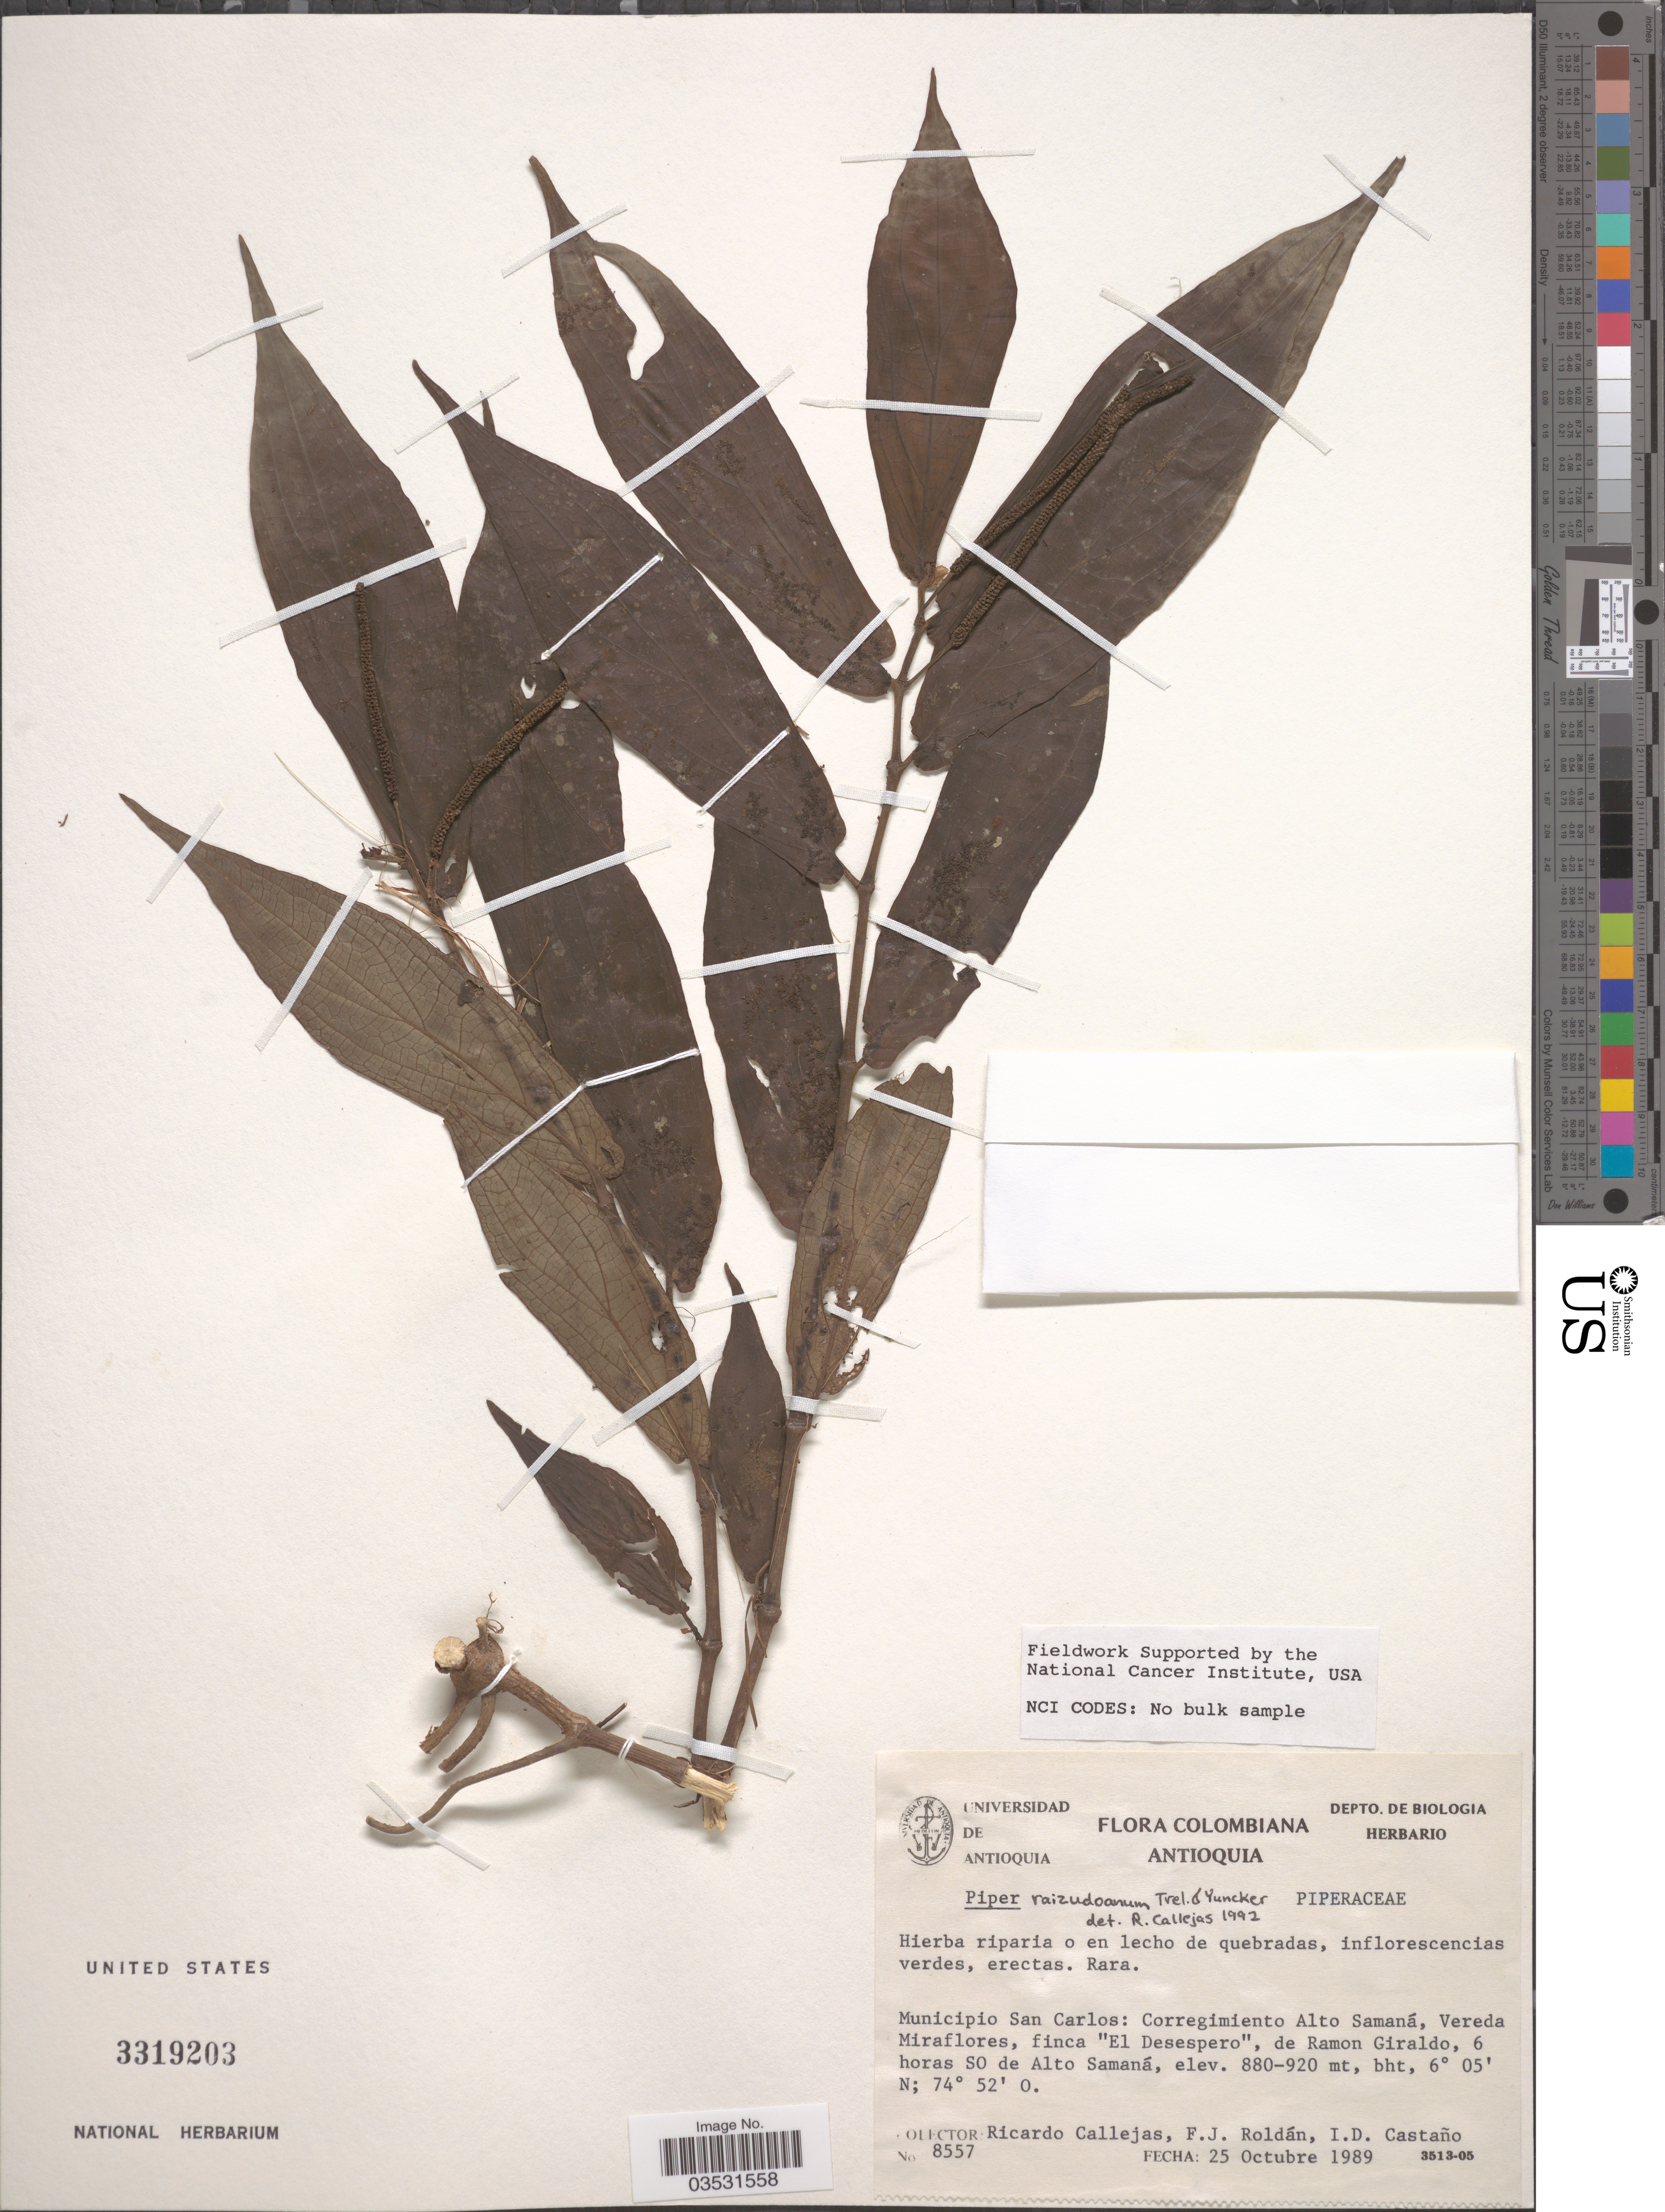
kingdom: Plantae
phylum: Tracheophyta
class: Magnoliopsida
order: Piperales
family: Piperaceae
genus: Piper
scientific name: Piper raizudoanum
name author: Trel. & Yunck.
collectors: R. Callejas, F. J. Roldán & I. Castaño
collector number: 8557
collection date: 1989-10-25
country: Colombia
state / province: Antioquia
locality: Municipio San Carlos: Corregimiento Alto Samaná, Vereda Miraflores, finca "El Desespero", de Ramon Giraldo, 6 horas SO de Alto Samaná.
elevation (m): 880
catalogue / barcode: US 3319203